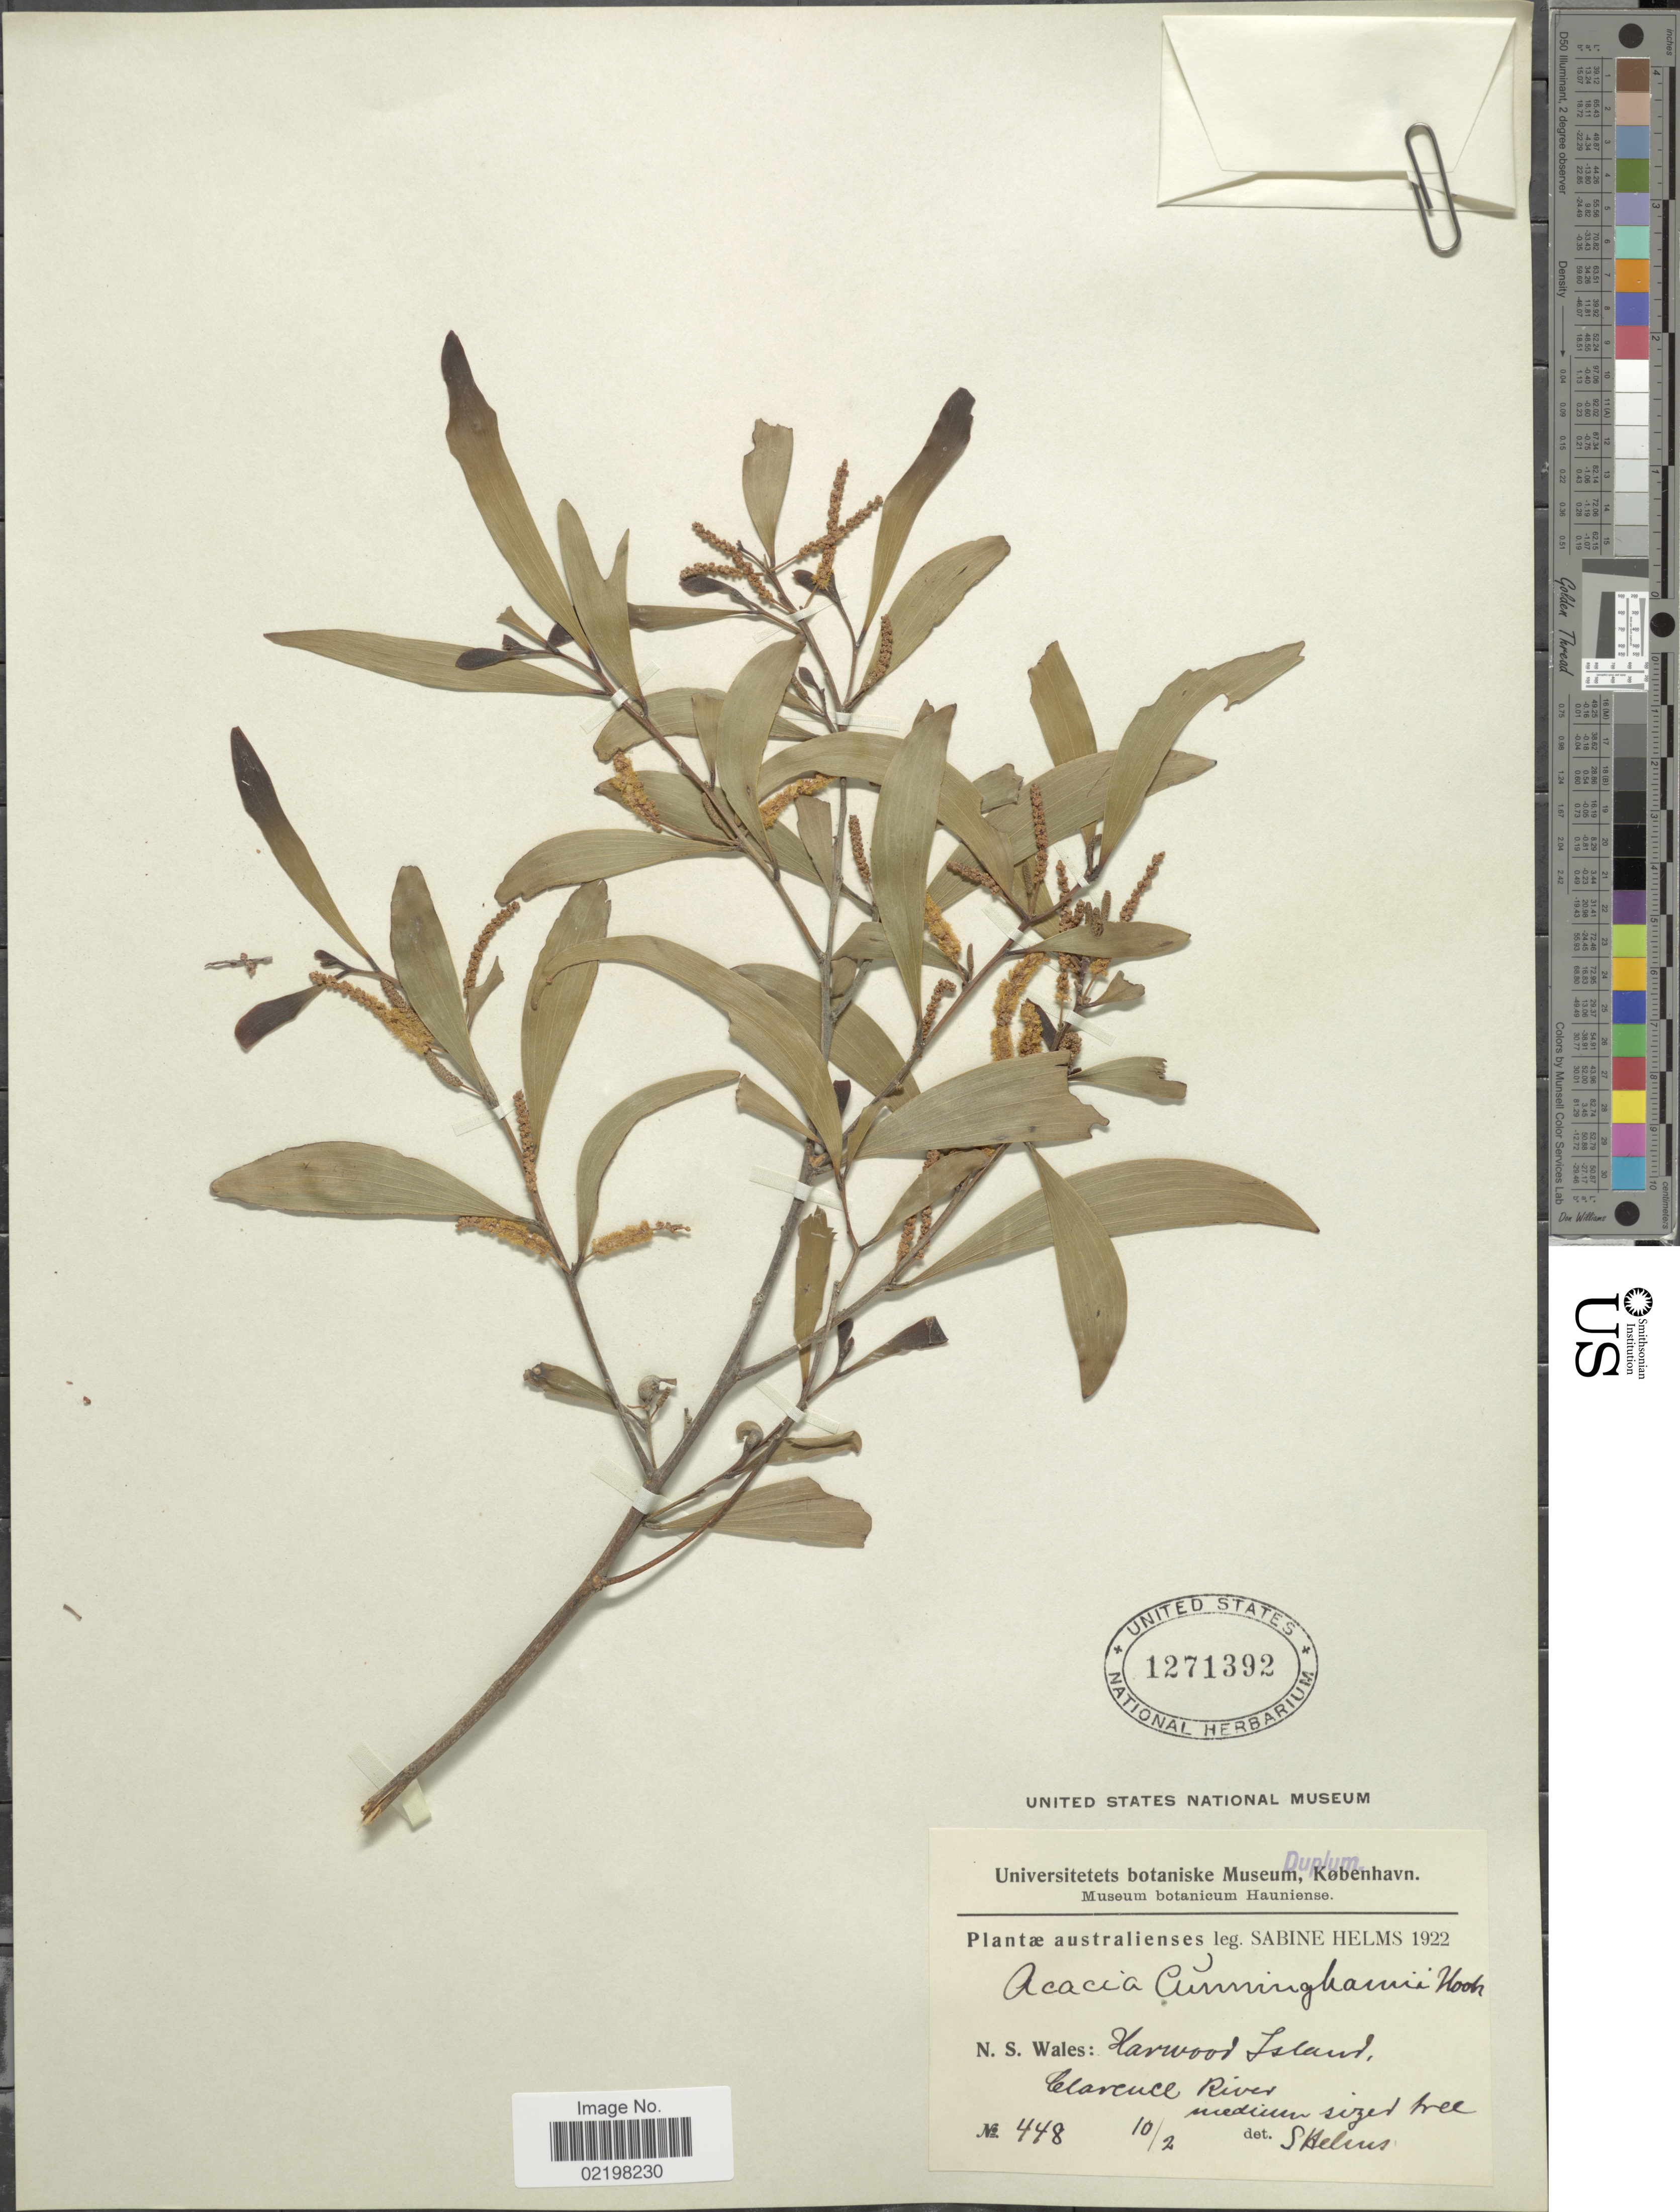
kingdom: Plantae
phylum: Tracheophyta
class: Magnoliopsida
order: Fabales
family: Fabaceae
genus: Acacia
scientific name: Acacia cunninghamii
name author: Hook.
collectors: S. Helms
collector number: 448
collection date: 1922-02-10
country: Australia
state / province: New South Wales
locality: Harwood Island, Clarence River.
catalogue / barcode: US 1271392